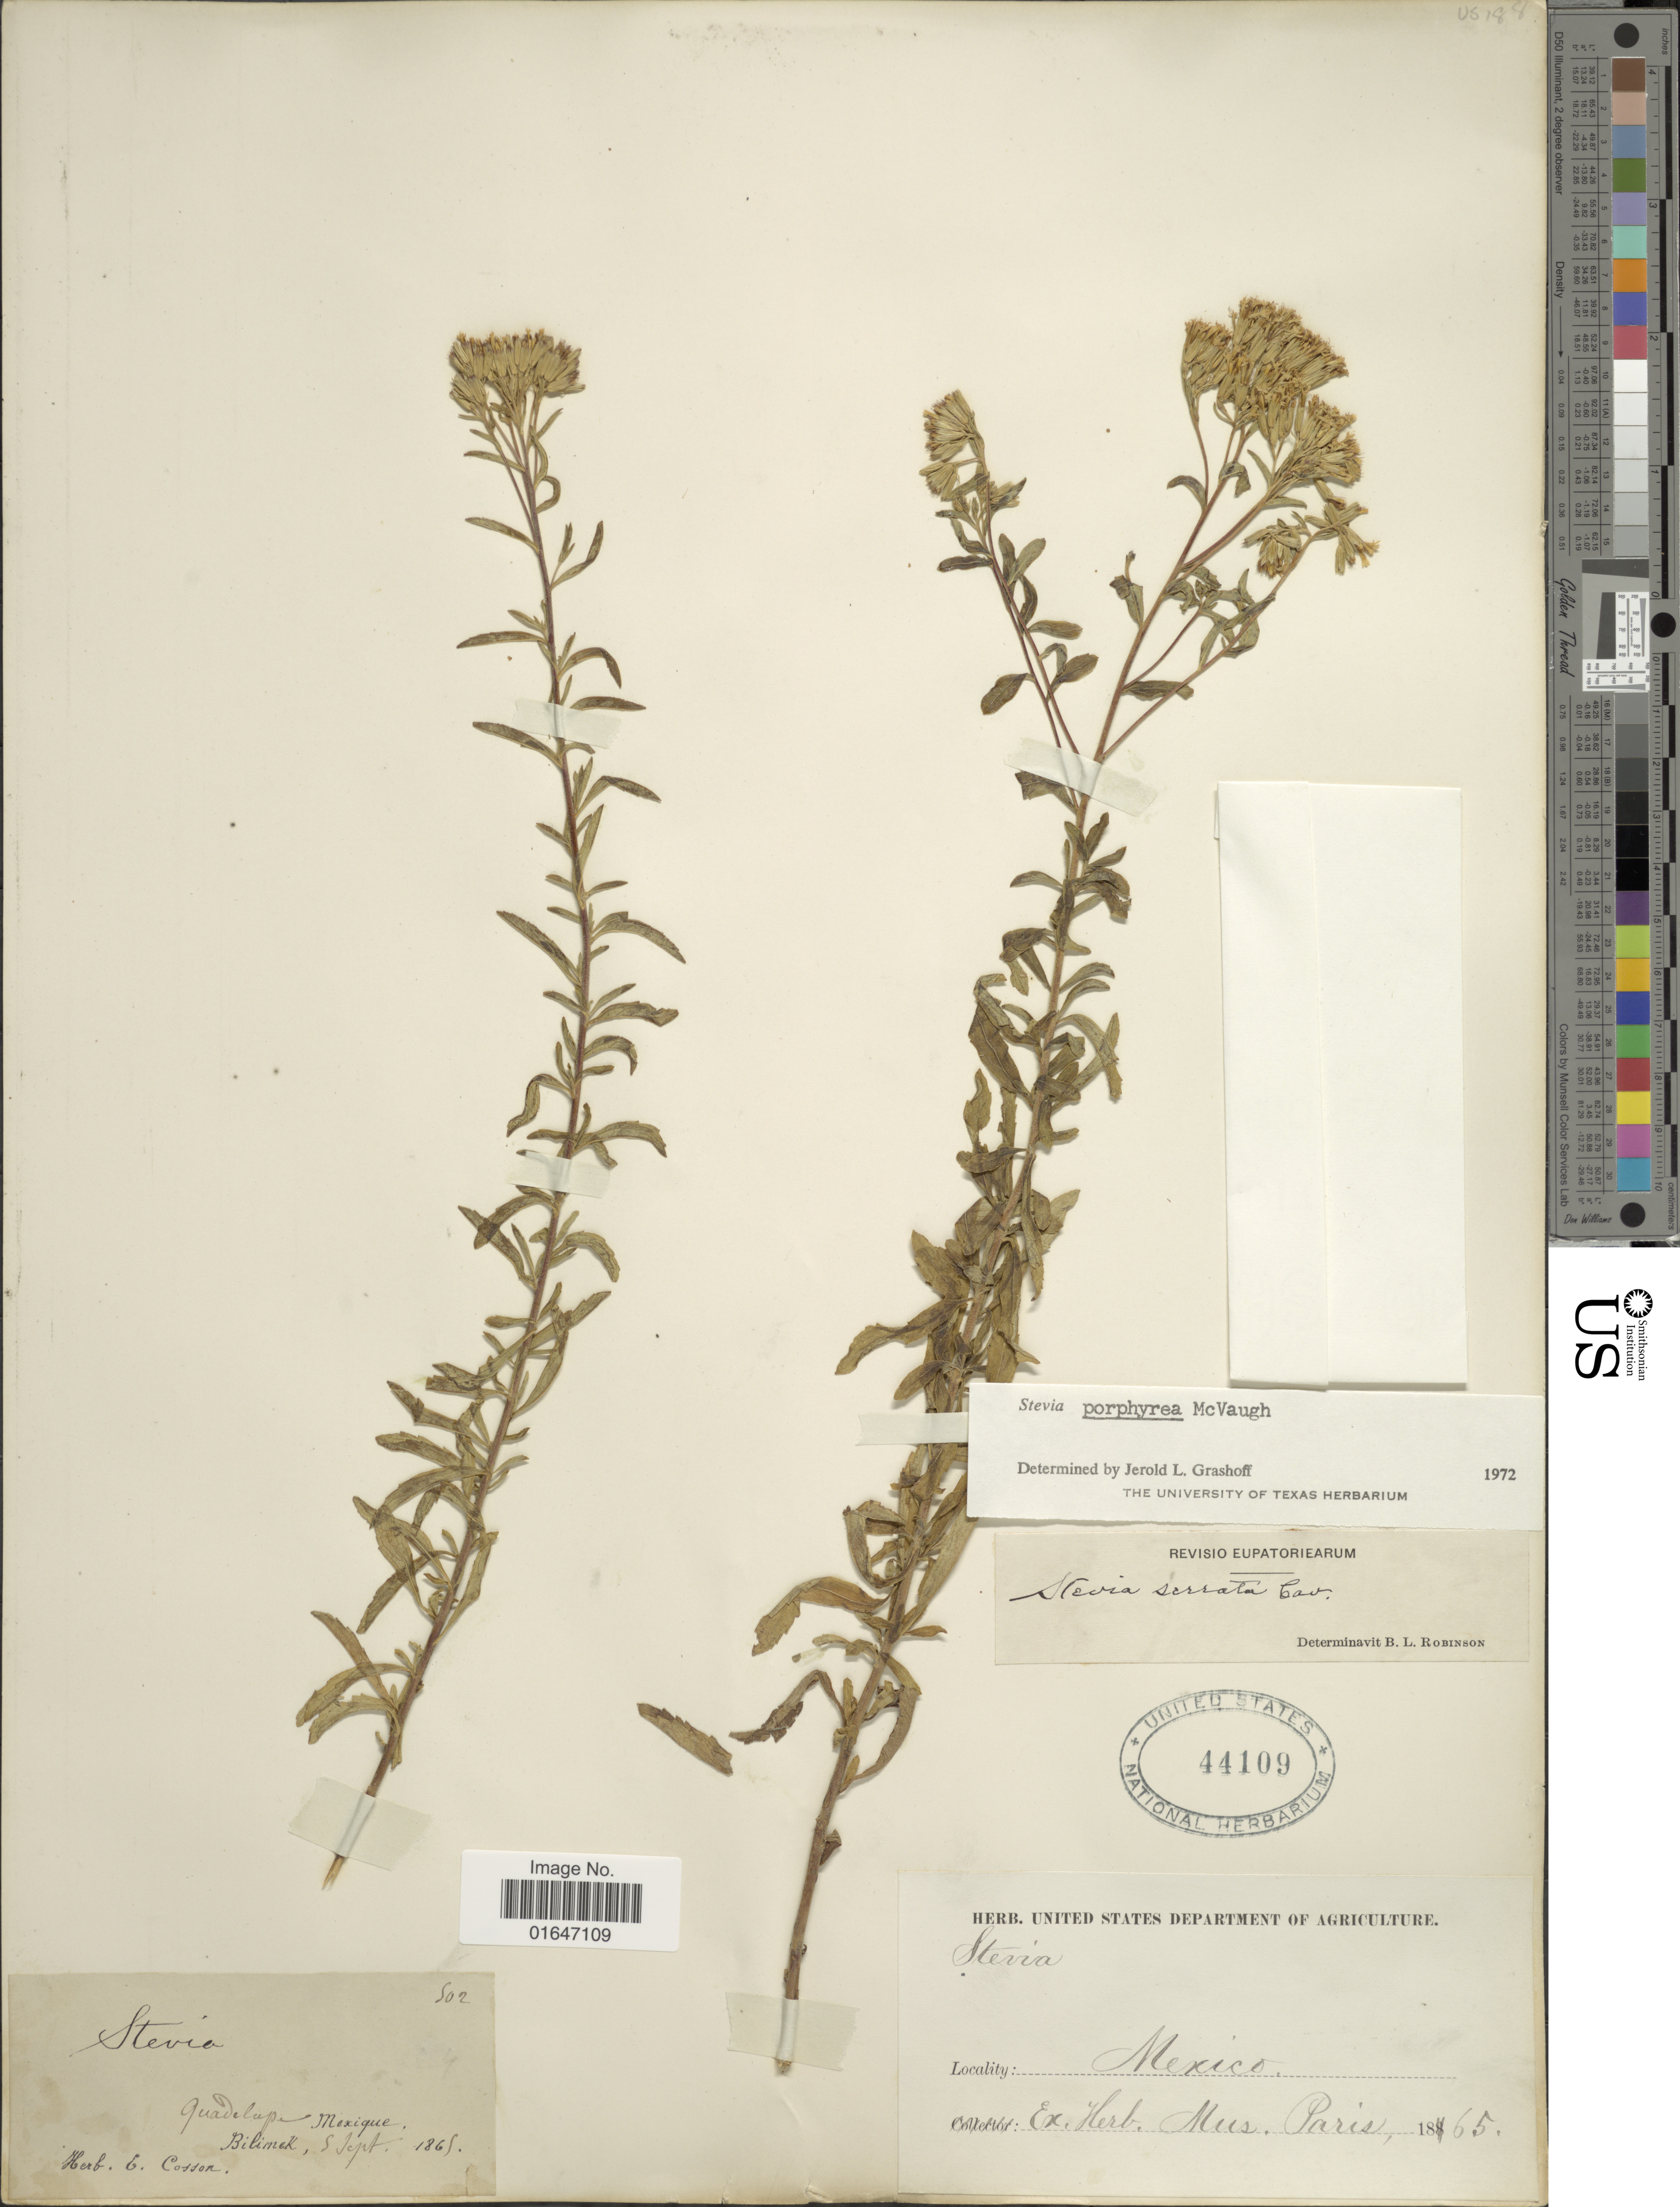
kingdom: Plantae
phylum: Tracheophyta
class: Magnoliopsida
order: Asterales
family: Asteraceae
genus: Stevia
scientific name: Stevia porphyrea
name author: McVaugh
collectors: -. Bilimek & ex herb. Cosson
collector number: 902*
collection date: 1869-09-05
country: Mexico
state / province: Baja California Norte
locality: Guadelupe, Bilimek.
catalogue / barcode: US 44109